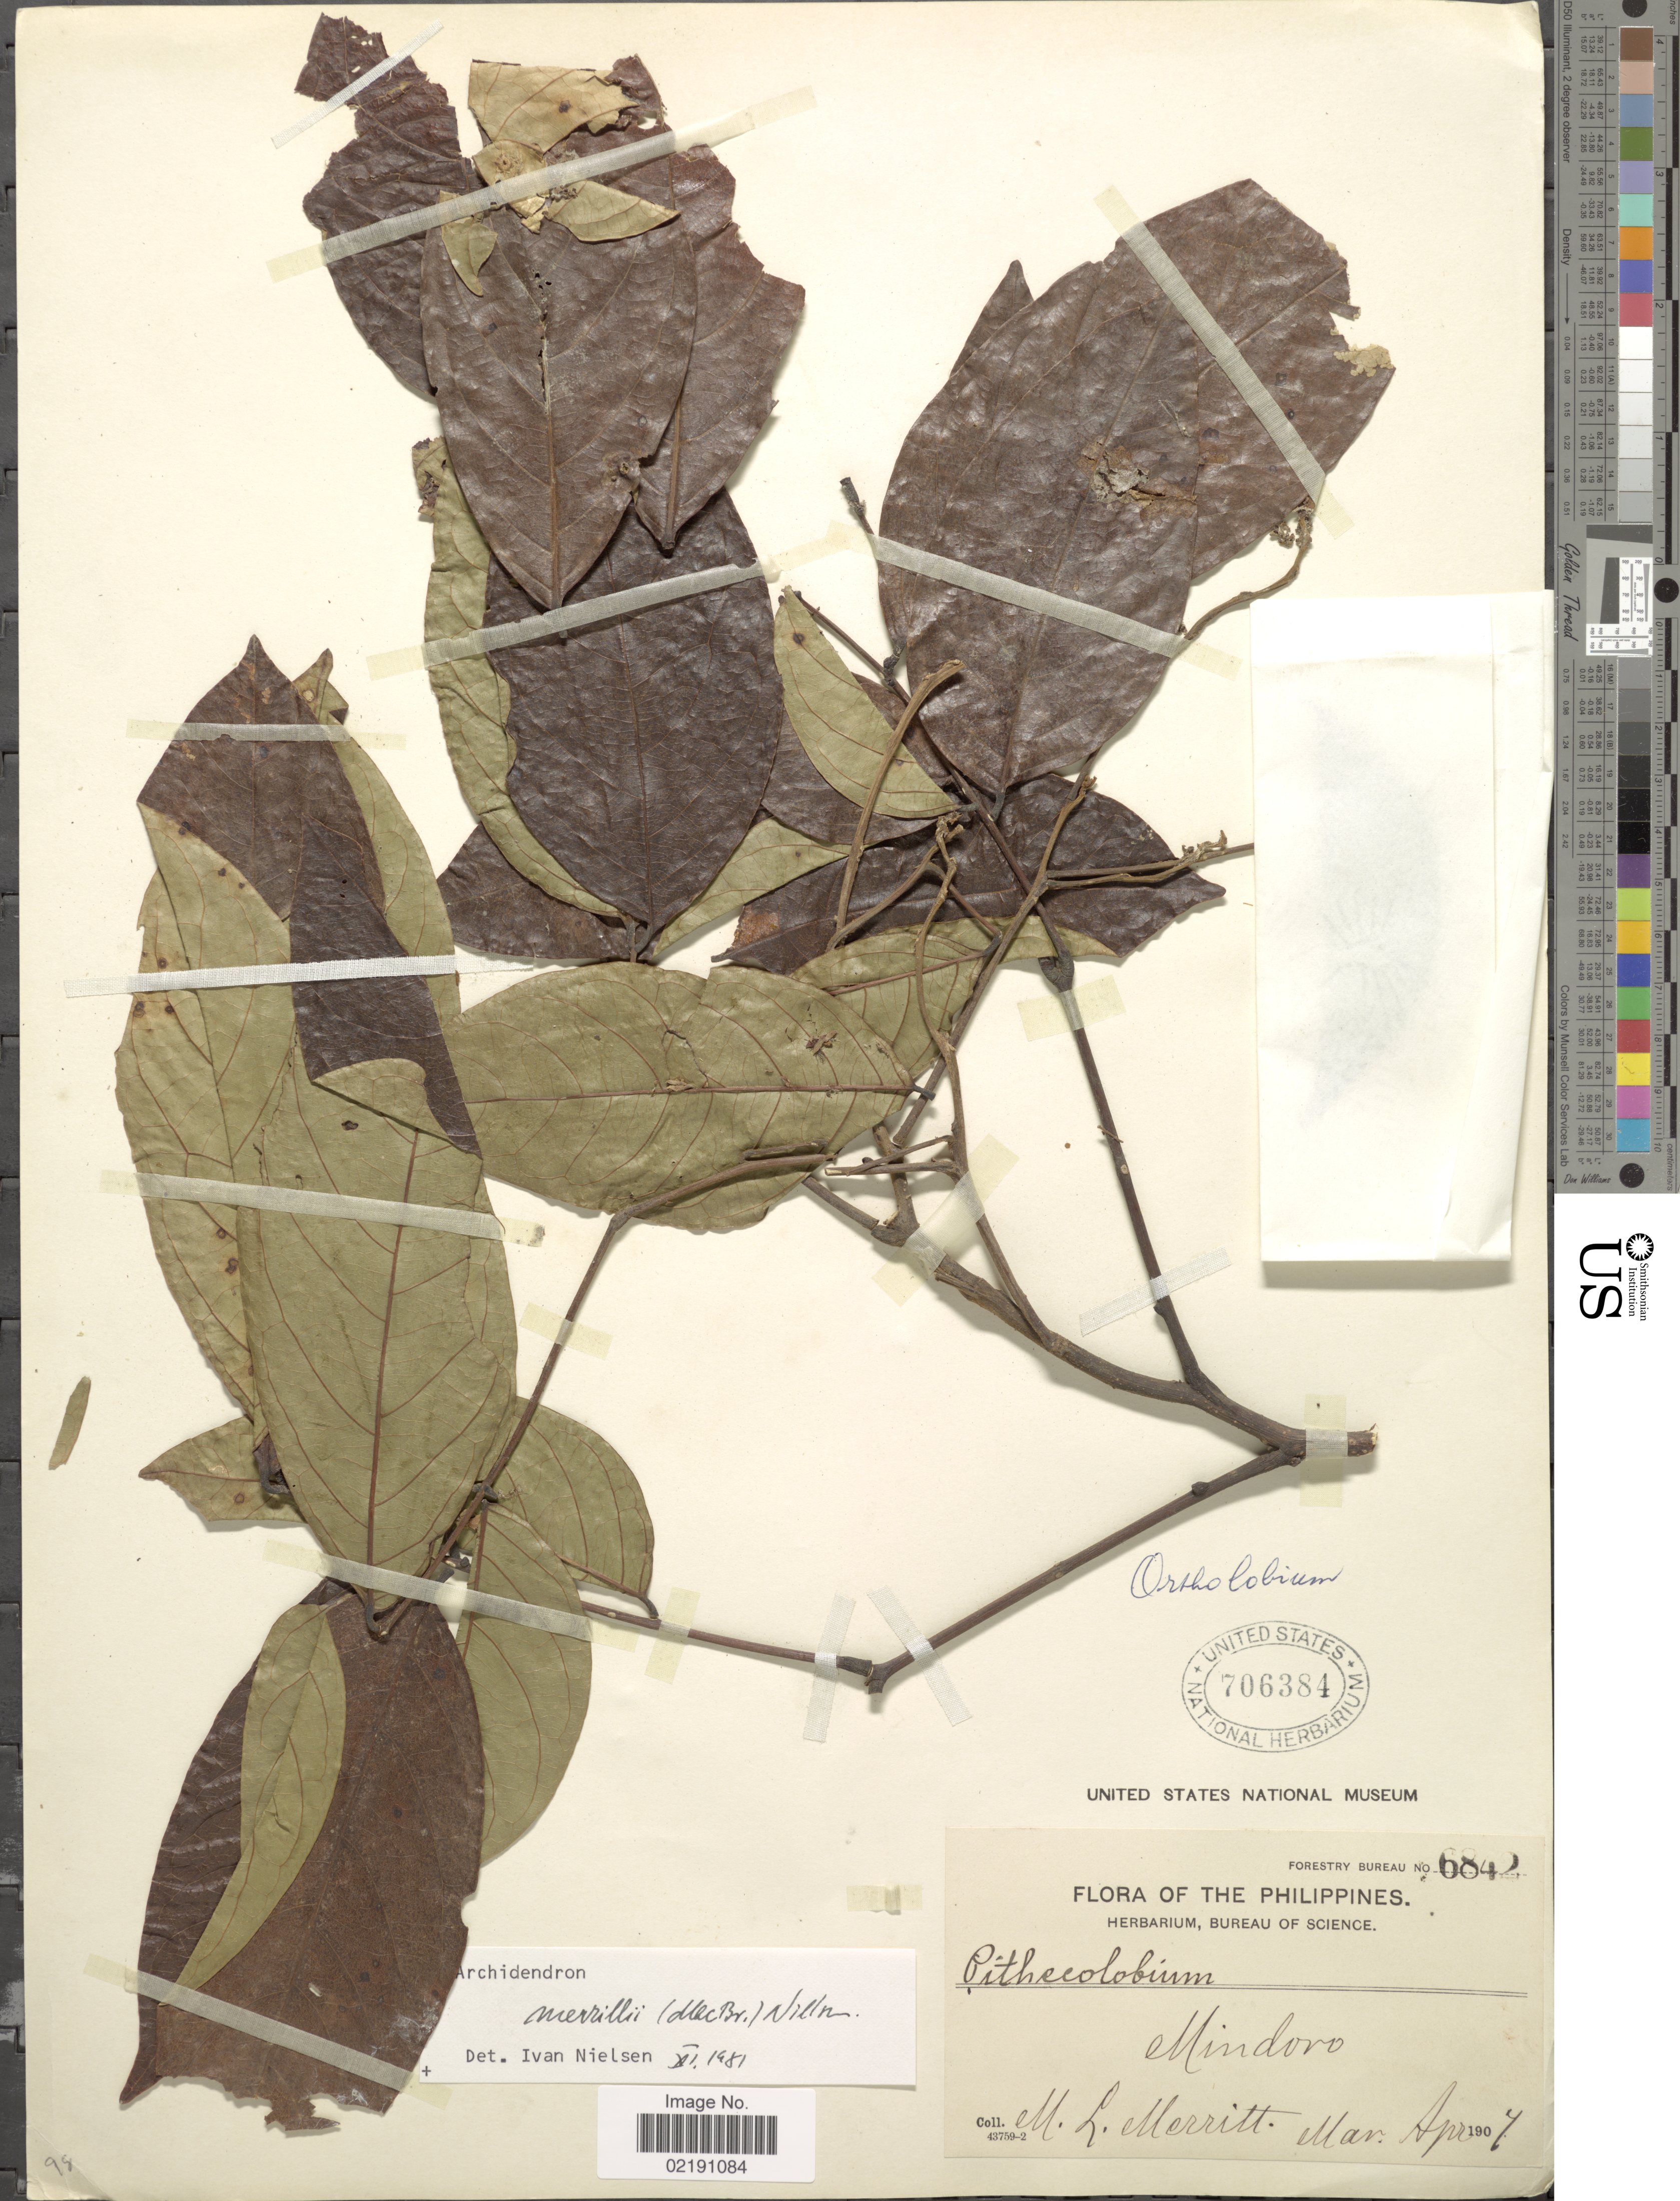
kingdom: Plantae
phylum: Tracheophyta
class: Magnoliopsida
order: Fabales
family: Fabaceae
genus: Archidendron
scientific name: Archidendron merrillii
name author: (J.F. Macbr.) I.C. Nielsen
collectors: M. L. Merritt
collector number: Forestry Bureau 6842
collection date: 1907-03/1907-04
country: Philippines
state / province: Mimaropa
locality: Mindoro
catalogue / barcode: US 706384